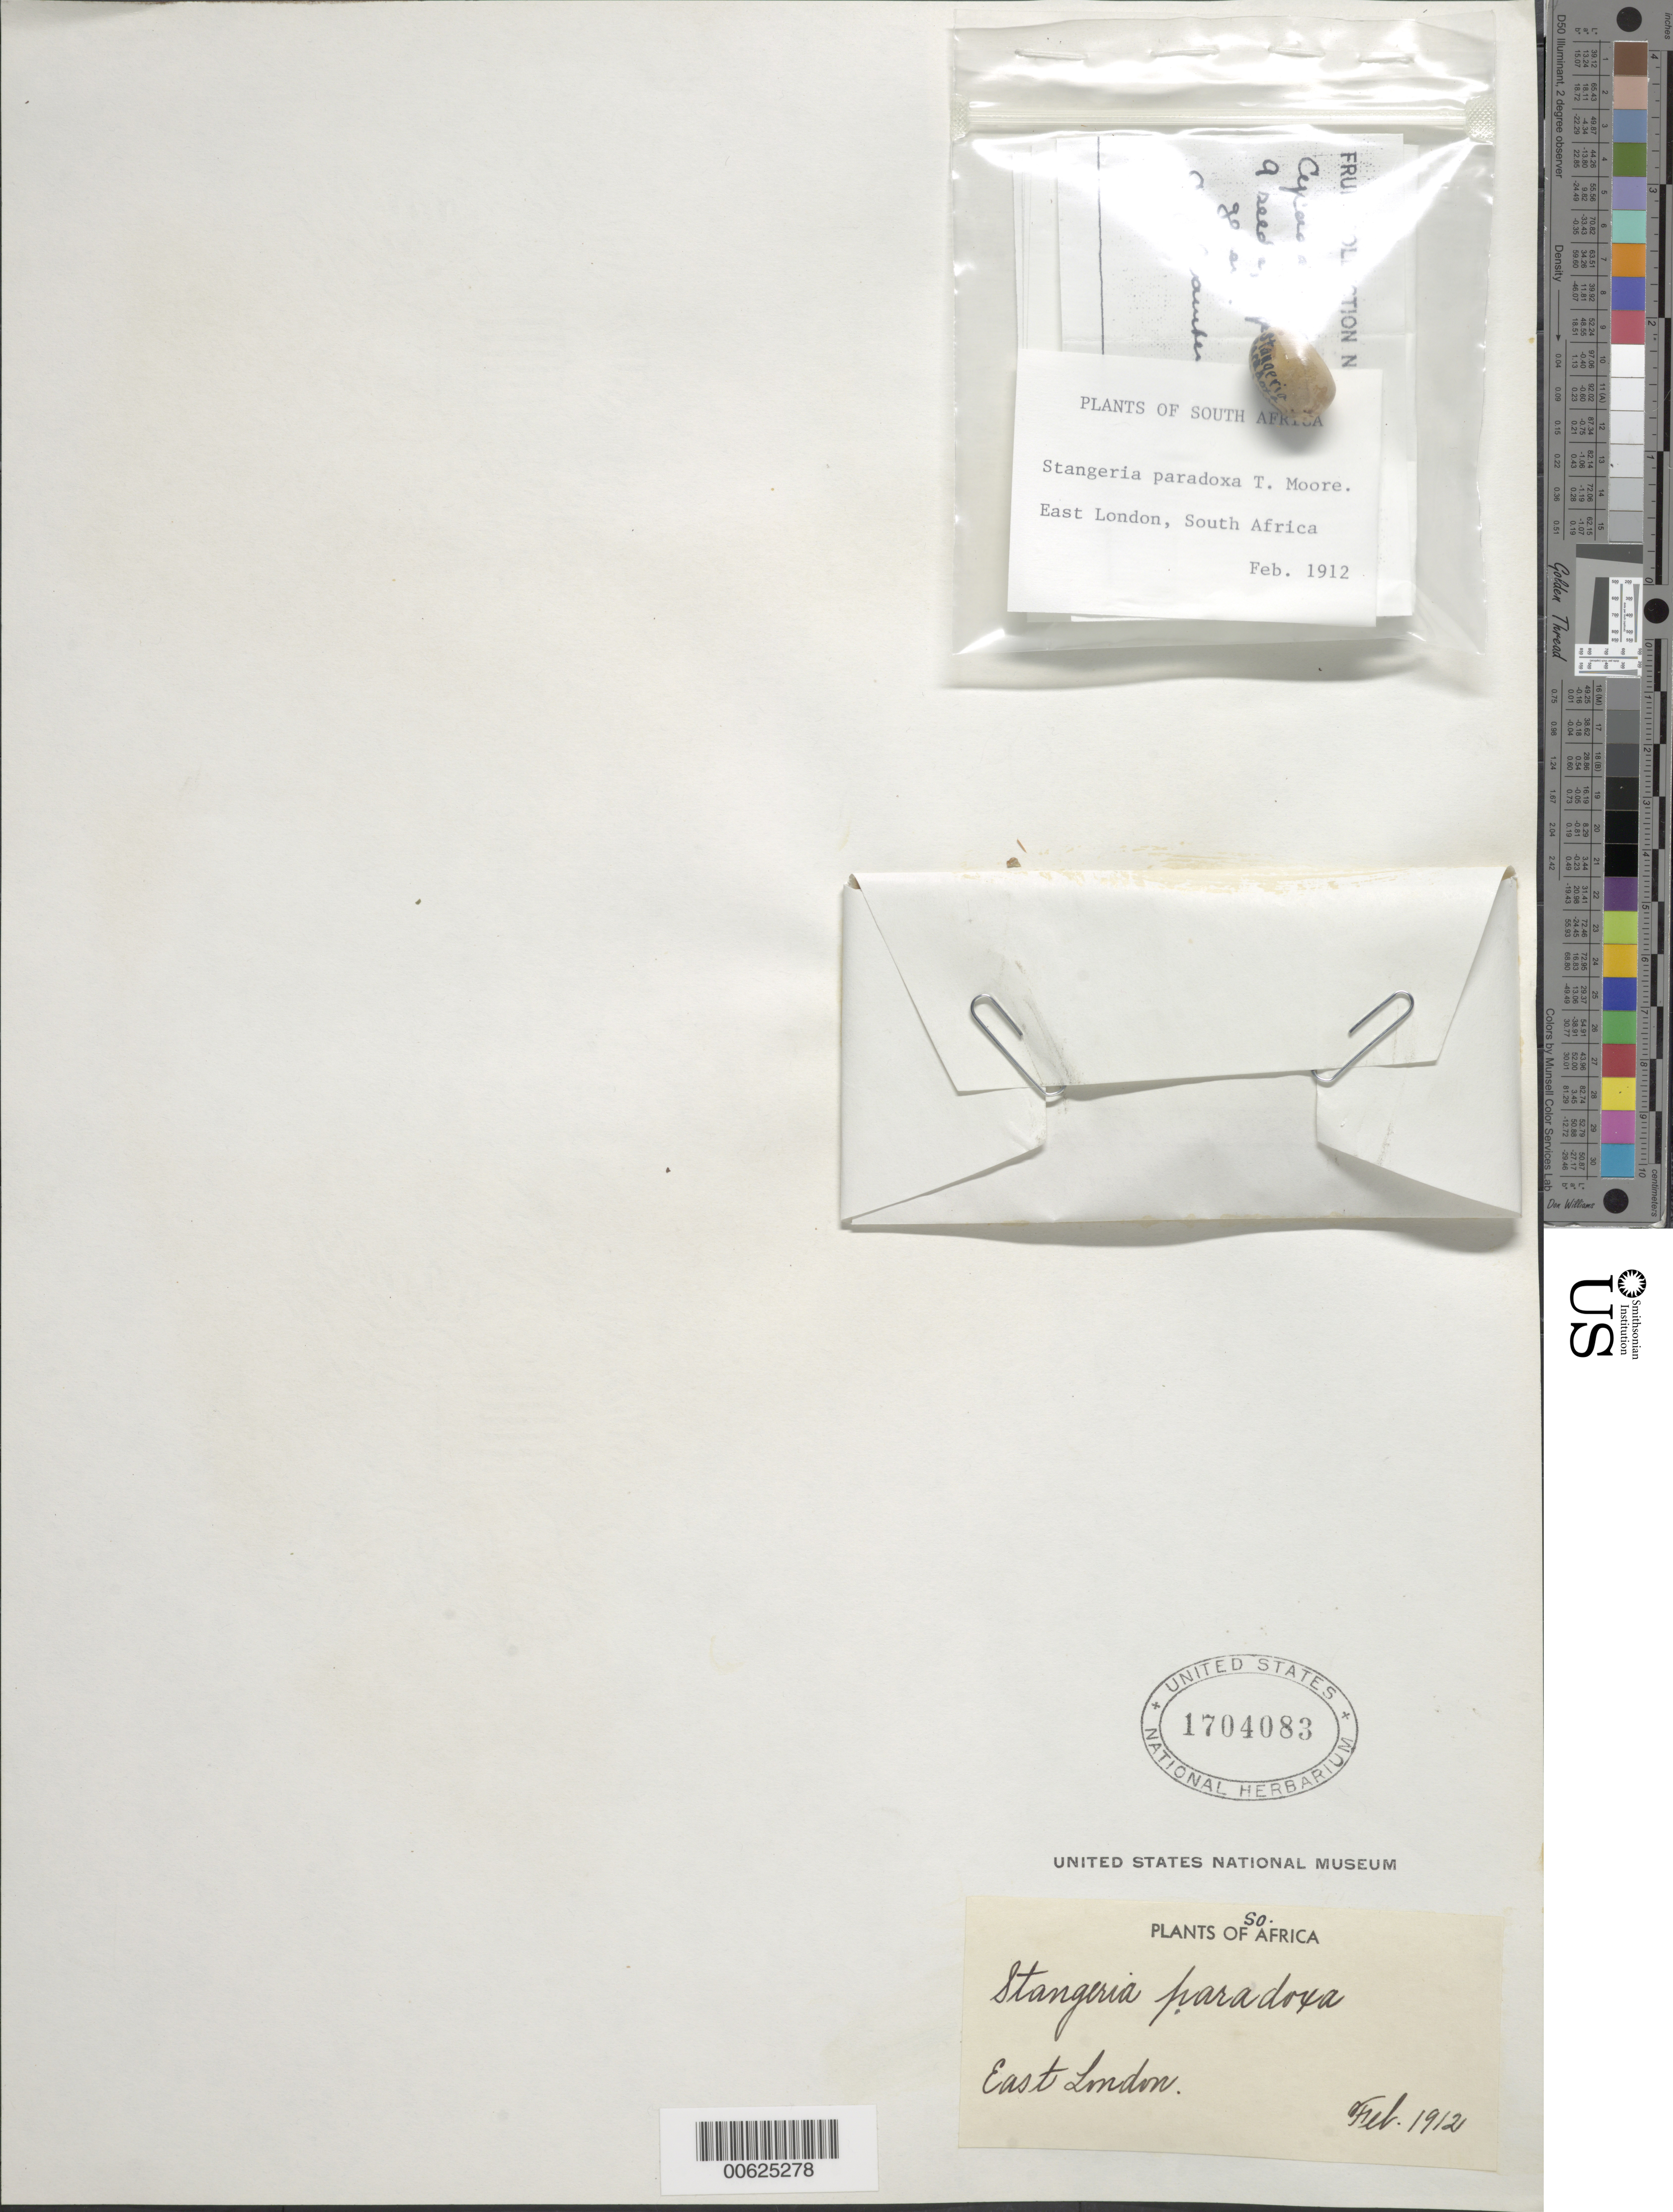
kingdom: Plantae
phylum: Tracheophyta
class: Cycadopsida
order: Cycadales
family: Zamiaceae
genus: Stangeria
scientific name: Stangeria paradoxa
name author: T. Moore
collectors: C. Chamberlain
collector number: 807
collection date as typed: Feb 1912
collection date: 1912-02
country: South Africa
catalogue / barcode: US 1704083